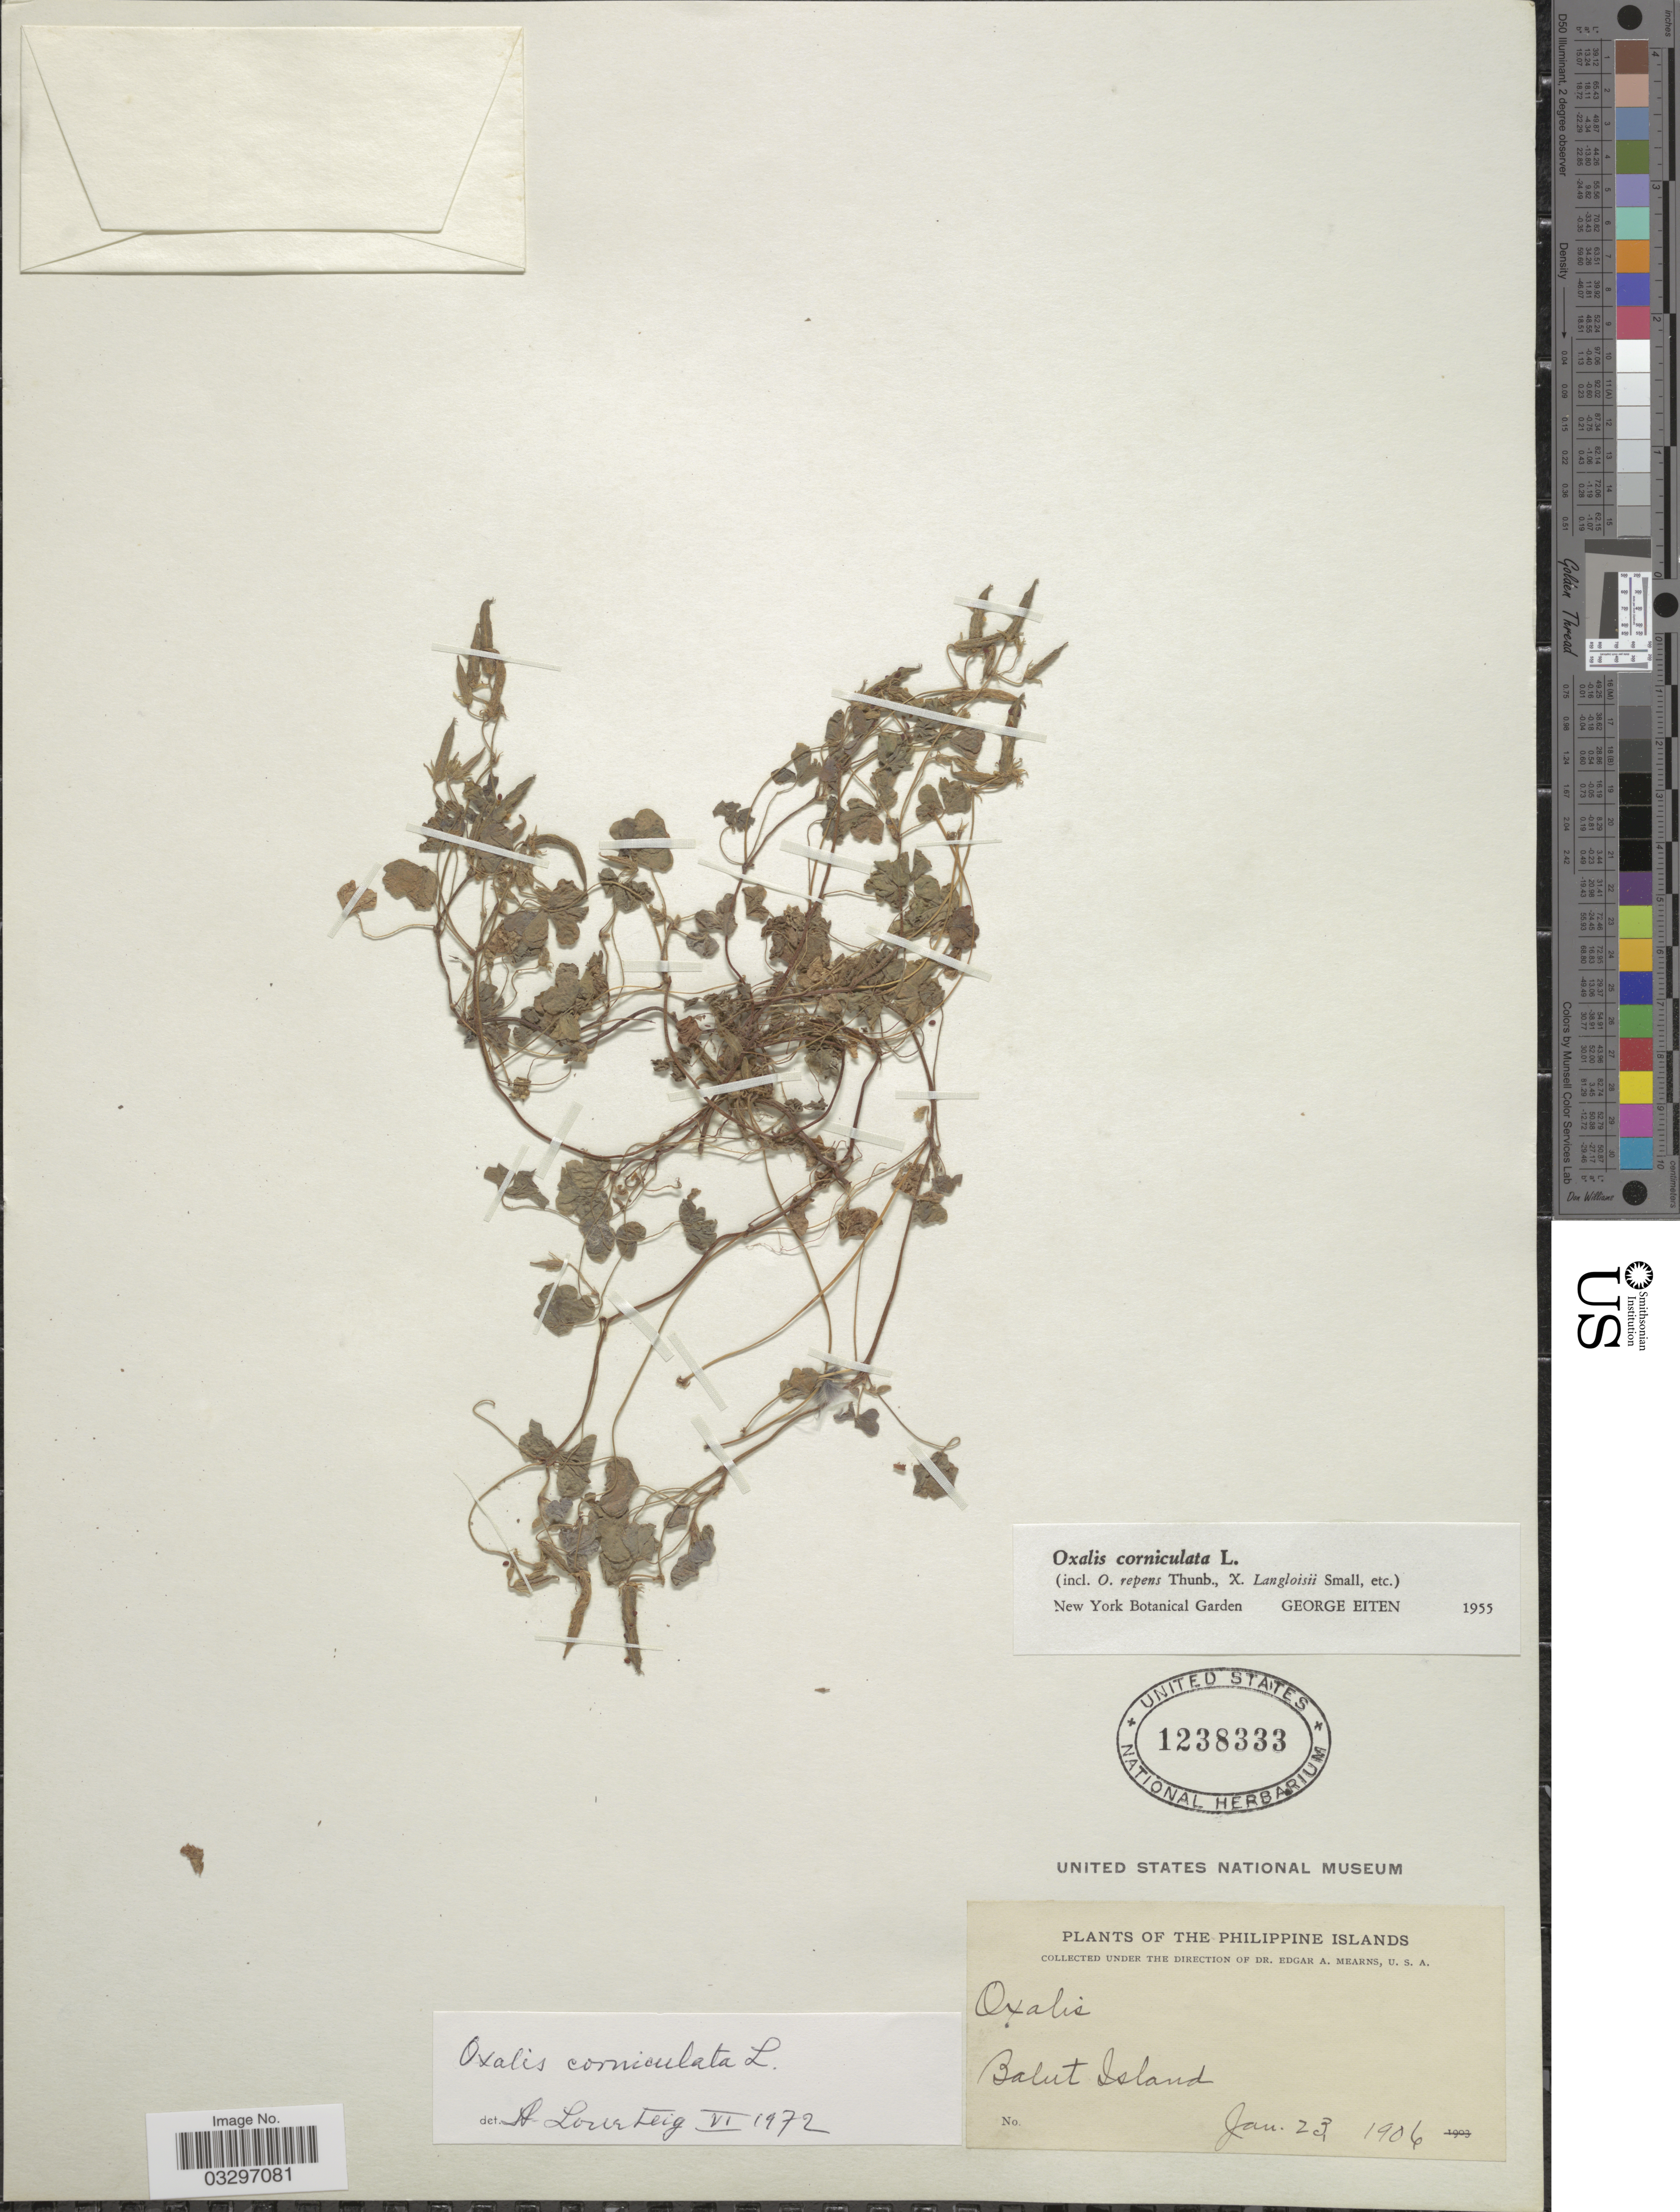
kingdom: Plantae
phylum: Tracheophyta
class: Magnoliopsida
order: Oxalidales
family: Oxalidaceae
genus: Oxalis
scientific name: Oxalis corniculata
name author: L.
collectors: E. A. Mearns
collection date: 1906-01-23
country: Philippines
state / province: Davao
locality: Balut Island.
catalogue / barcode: US 1238333